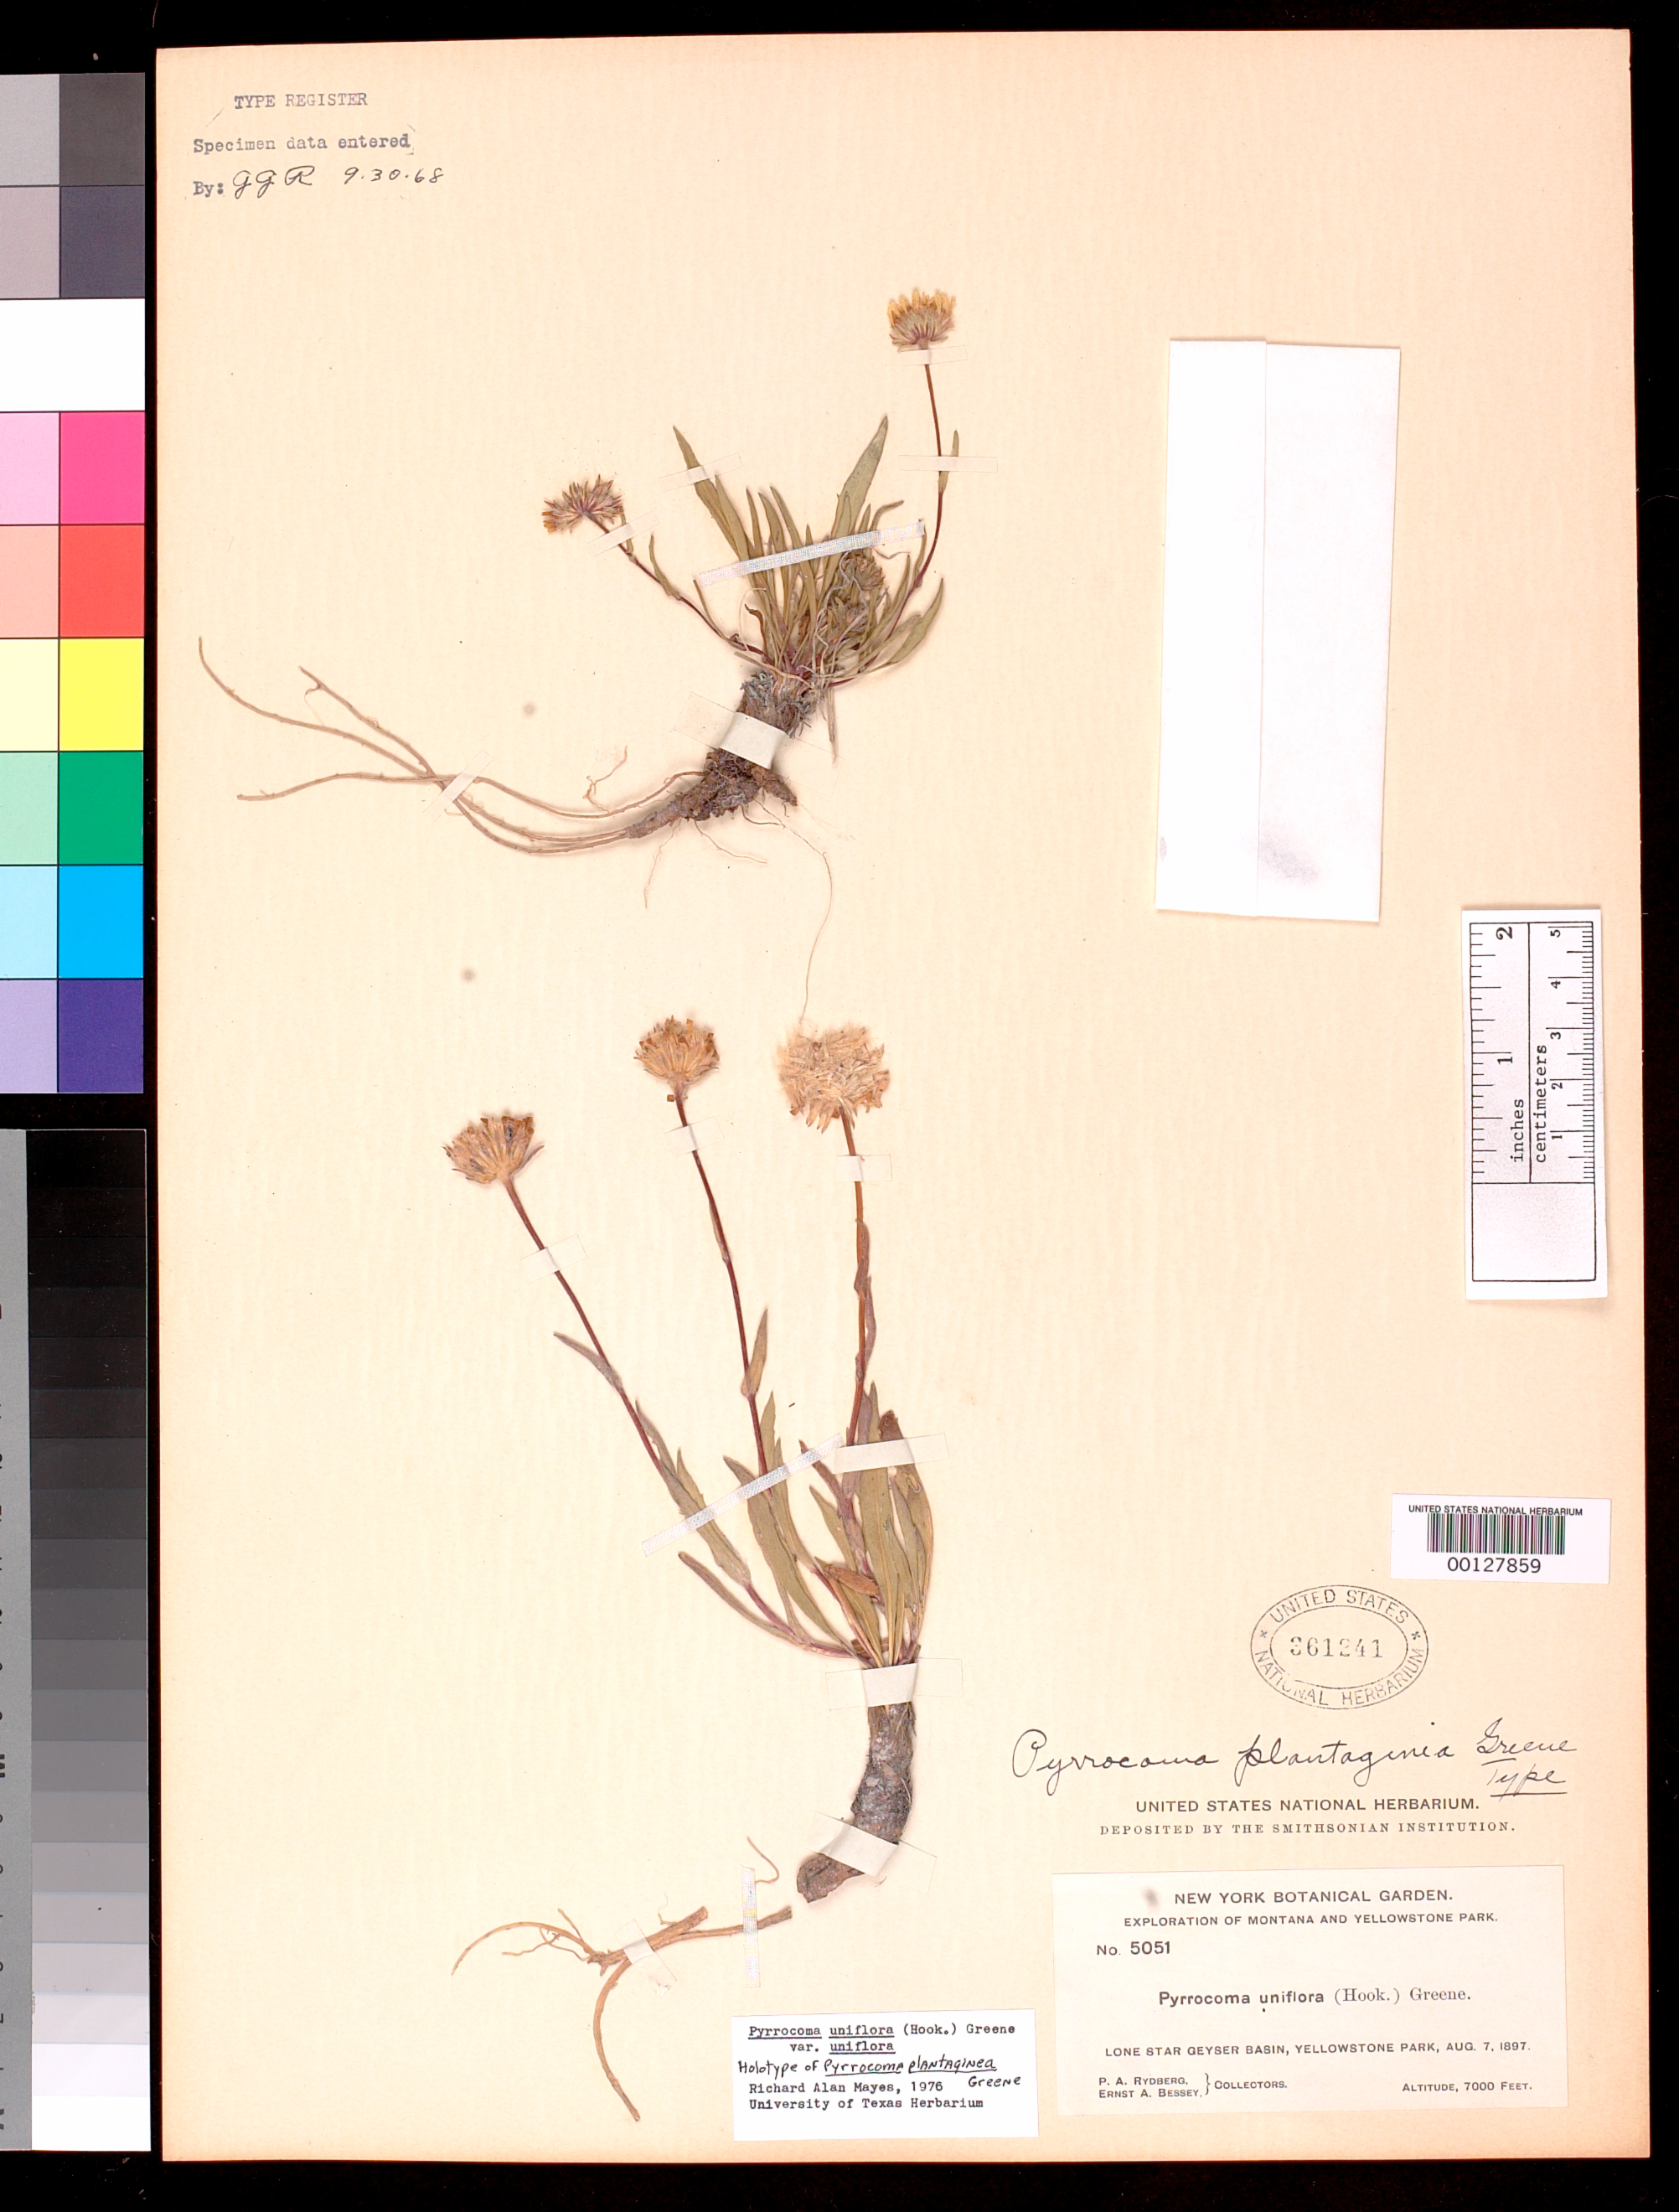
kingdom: Plantae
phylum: Tracheophyta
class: Magnoliopsida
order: Asterales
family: Asteraceae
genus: Pyrrocoma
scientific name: Pyrrocoma plantaginea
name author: Greene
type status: Holotype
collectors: P. A. Rydberg & E. Bessey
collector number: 5051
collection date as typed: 07 Aug 1897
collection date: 1897-08-07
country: United States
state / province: Wyoming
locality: Yellowstone National Park, lone Star Geyser Basin.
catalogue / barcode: US 361241